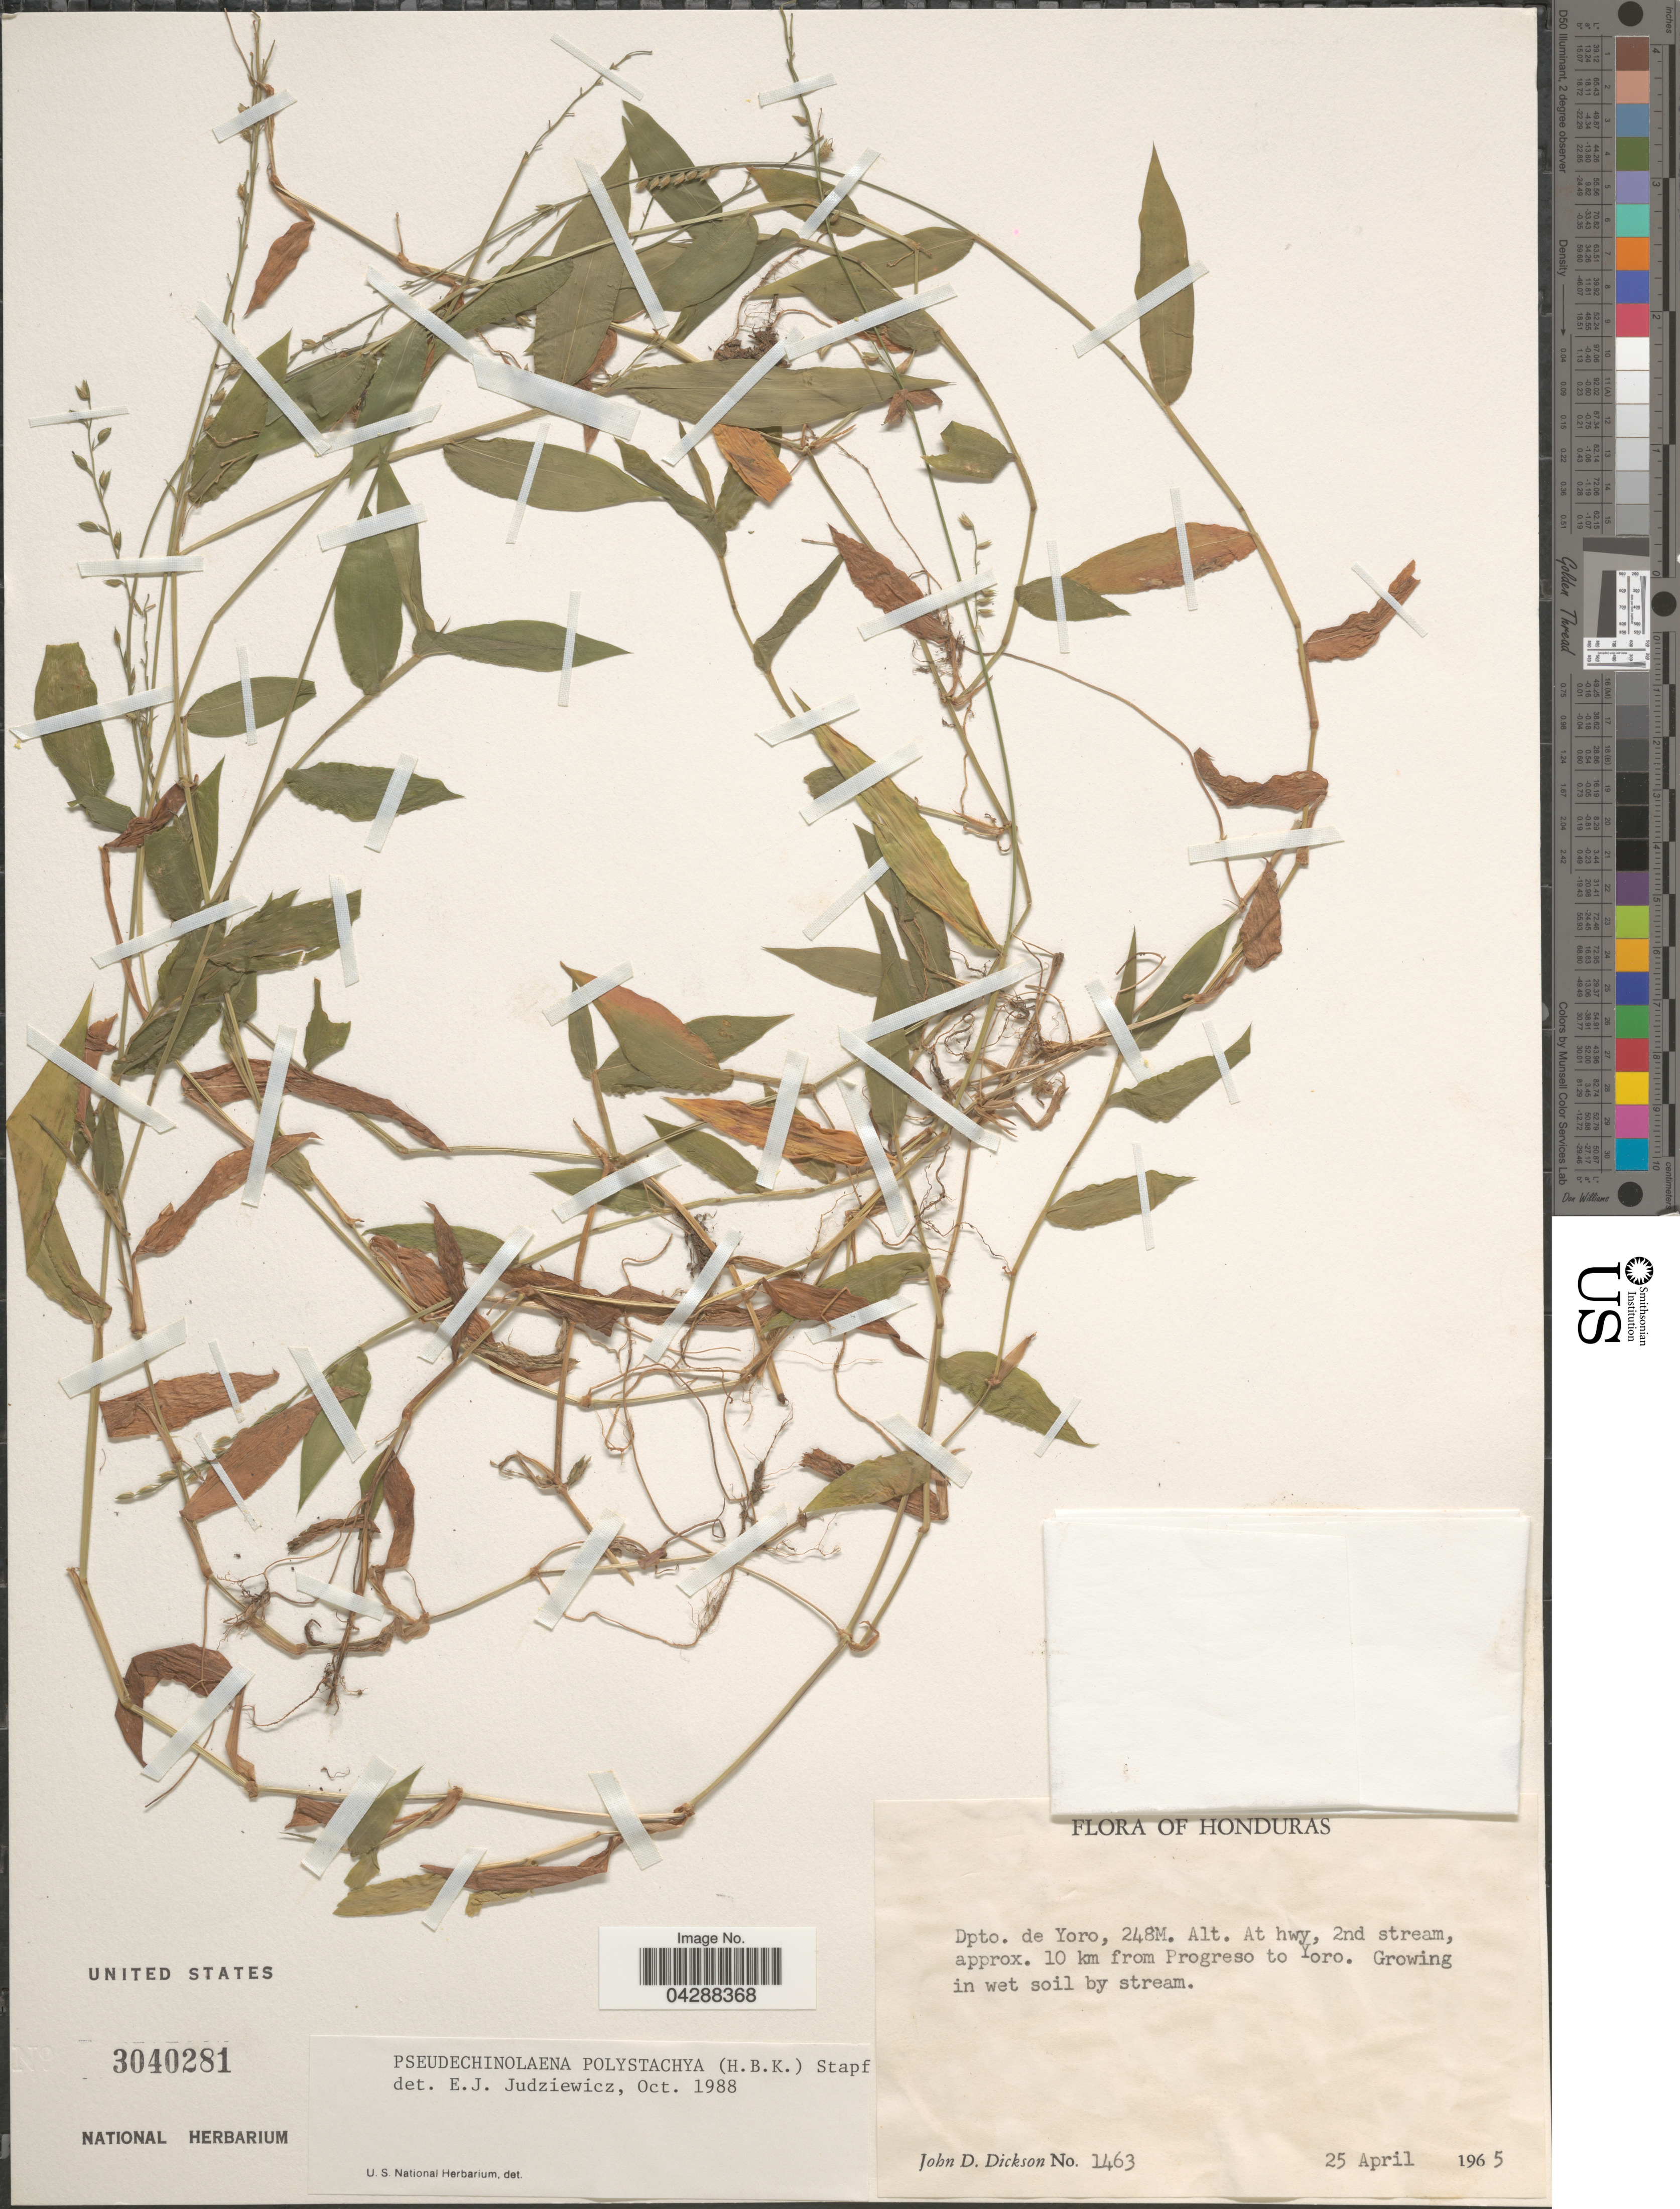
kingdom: Plantae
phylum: Tracheophyta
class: Liliopsida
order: Poales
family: Poaceae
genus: Pseudechinolaena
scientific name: Pseudechinolaena polystachya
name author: (Kunth) Stapf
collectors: J. Dickson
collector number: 1463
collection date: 1965-04-25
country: Honduras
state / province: Yoro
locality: Dpto. de Yoro. At hwy, 2nd stream, approx. 10 km from Progreso to Yoro. Growing in wet soil by stream.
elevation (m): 248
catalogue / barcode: US 3040281